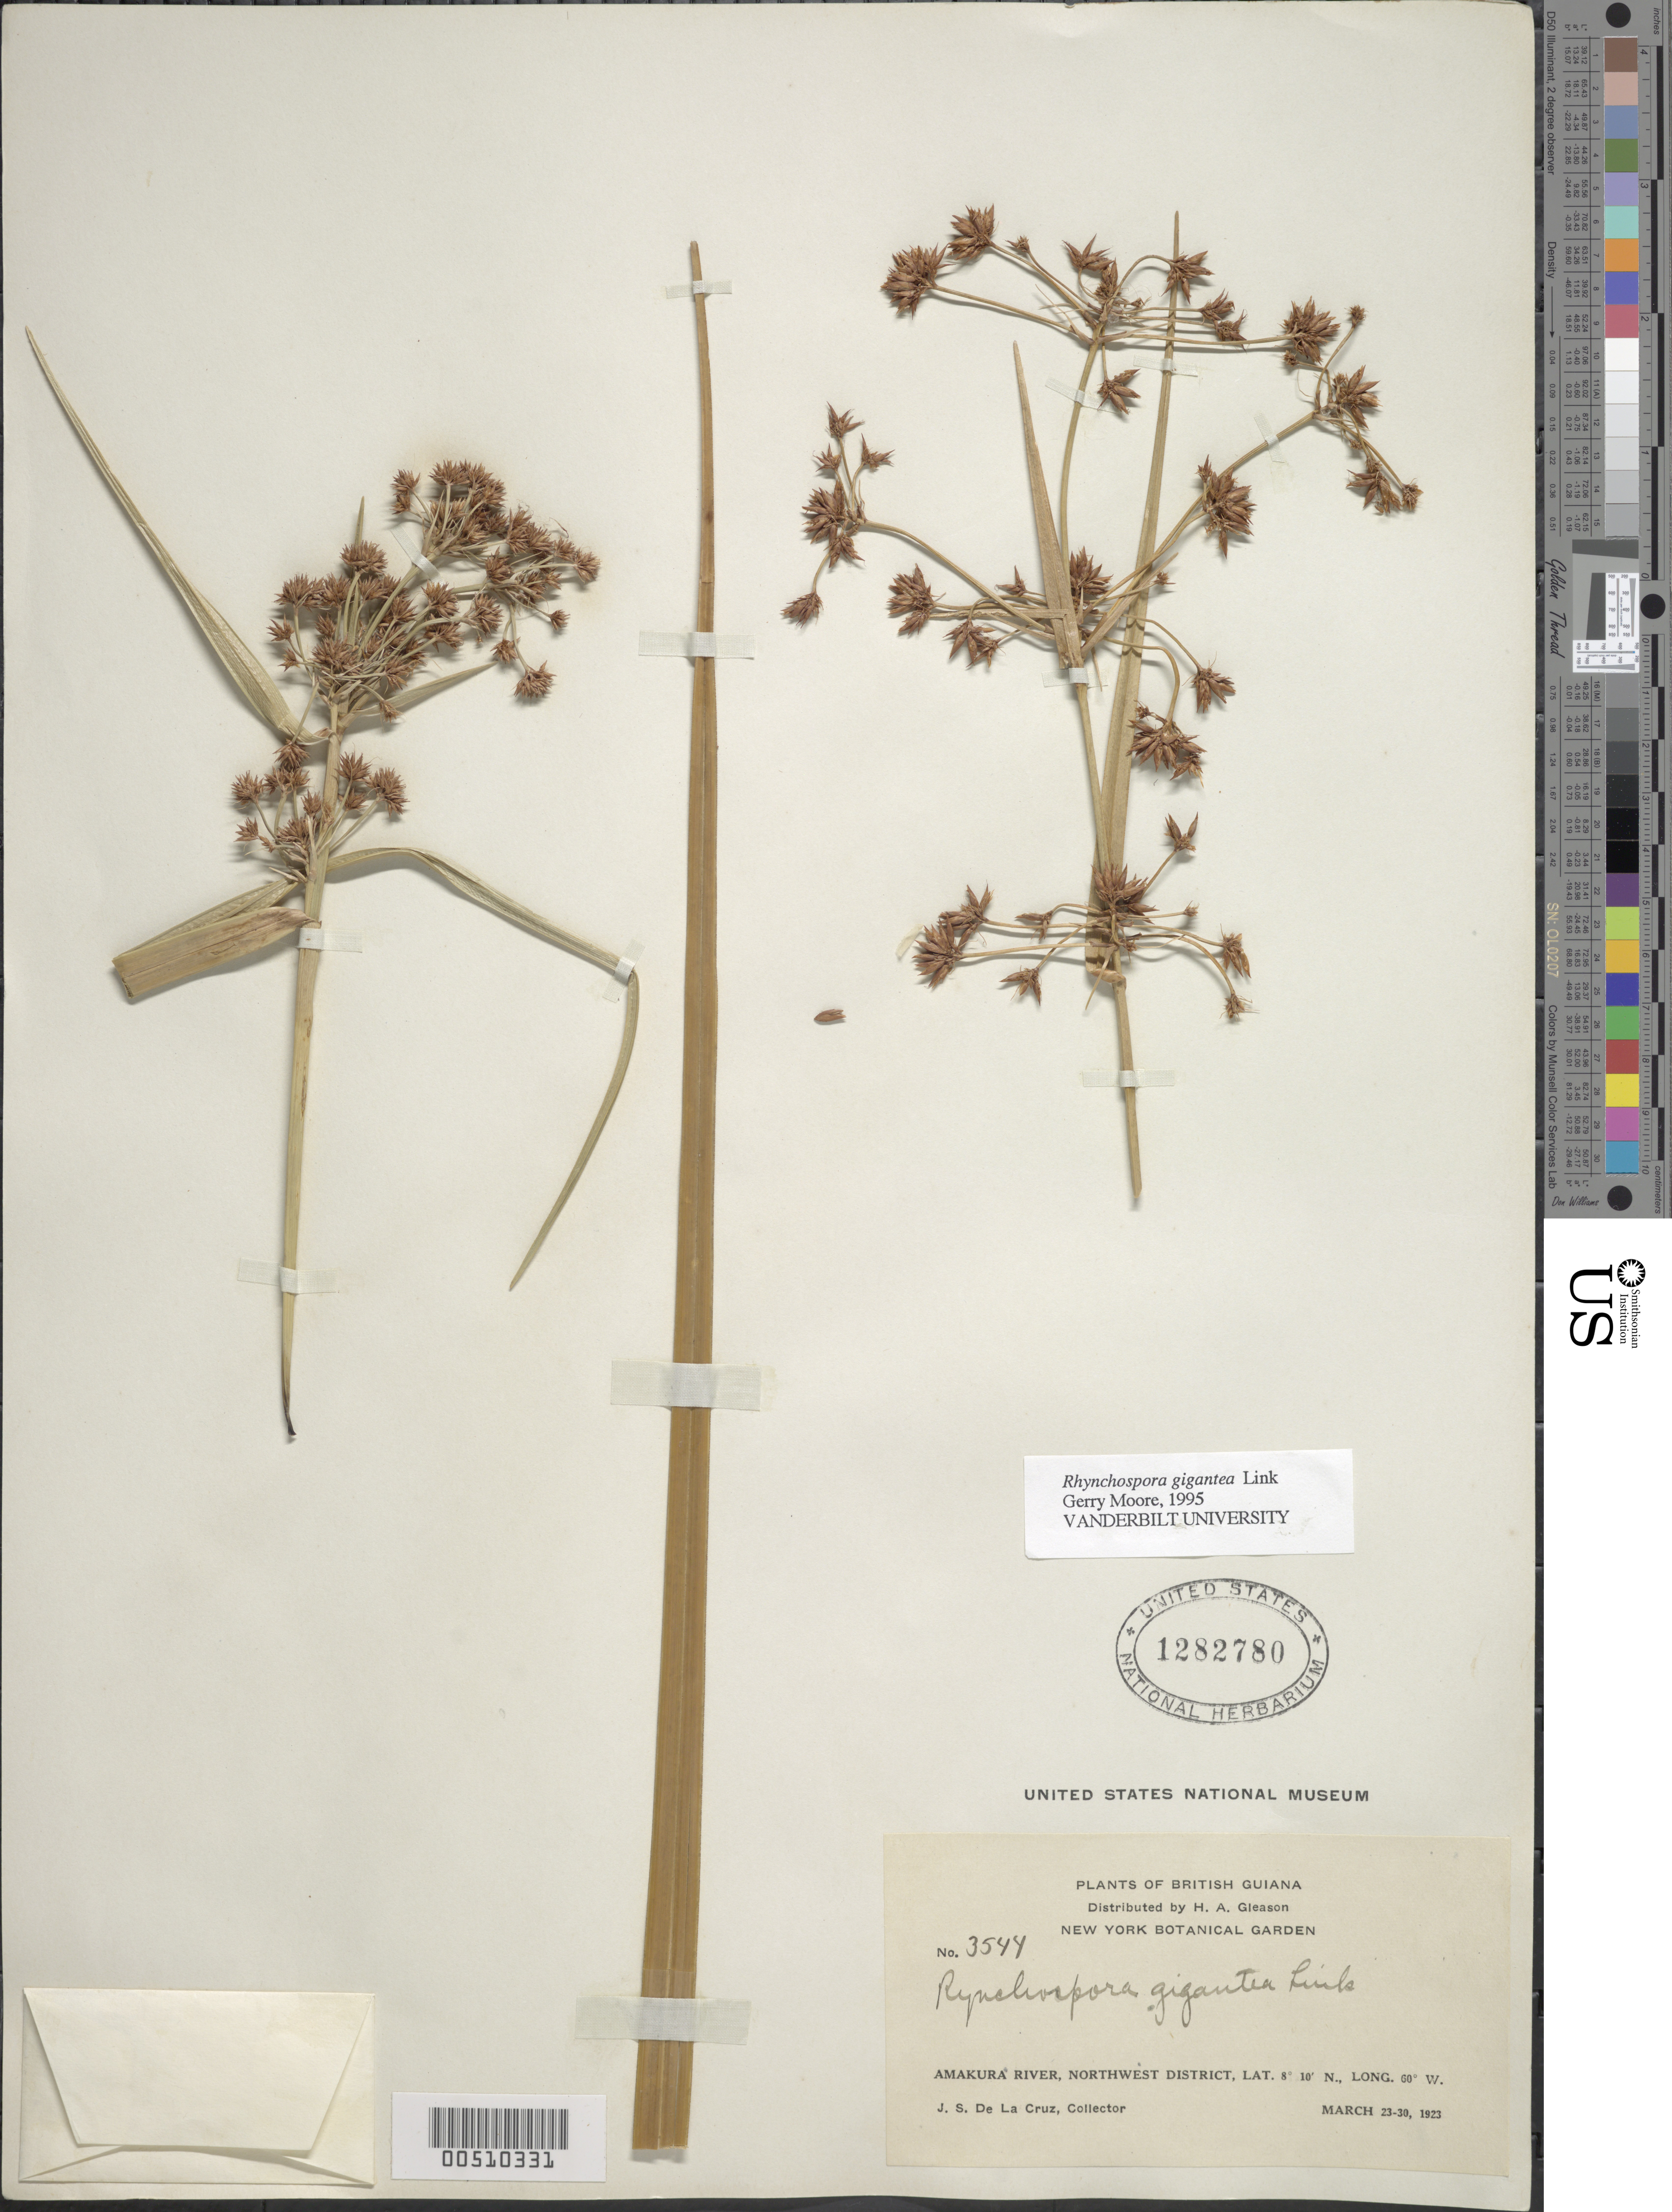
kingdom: Plantae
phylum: Tracheophyta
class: Liliopsida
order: Poales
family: Cyperaceae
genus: Rhynchospora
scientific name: Rhynchospora gigantea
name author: Link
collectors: J. S. de la Cruz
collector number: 3544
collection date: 1923-03-23/1923-03-30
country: Guyana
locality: British Guiana, Amakura River, Northwest District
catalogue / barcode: US 1282780